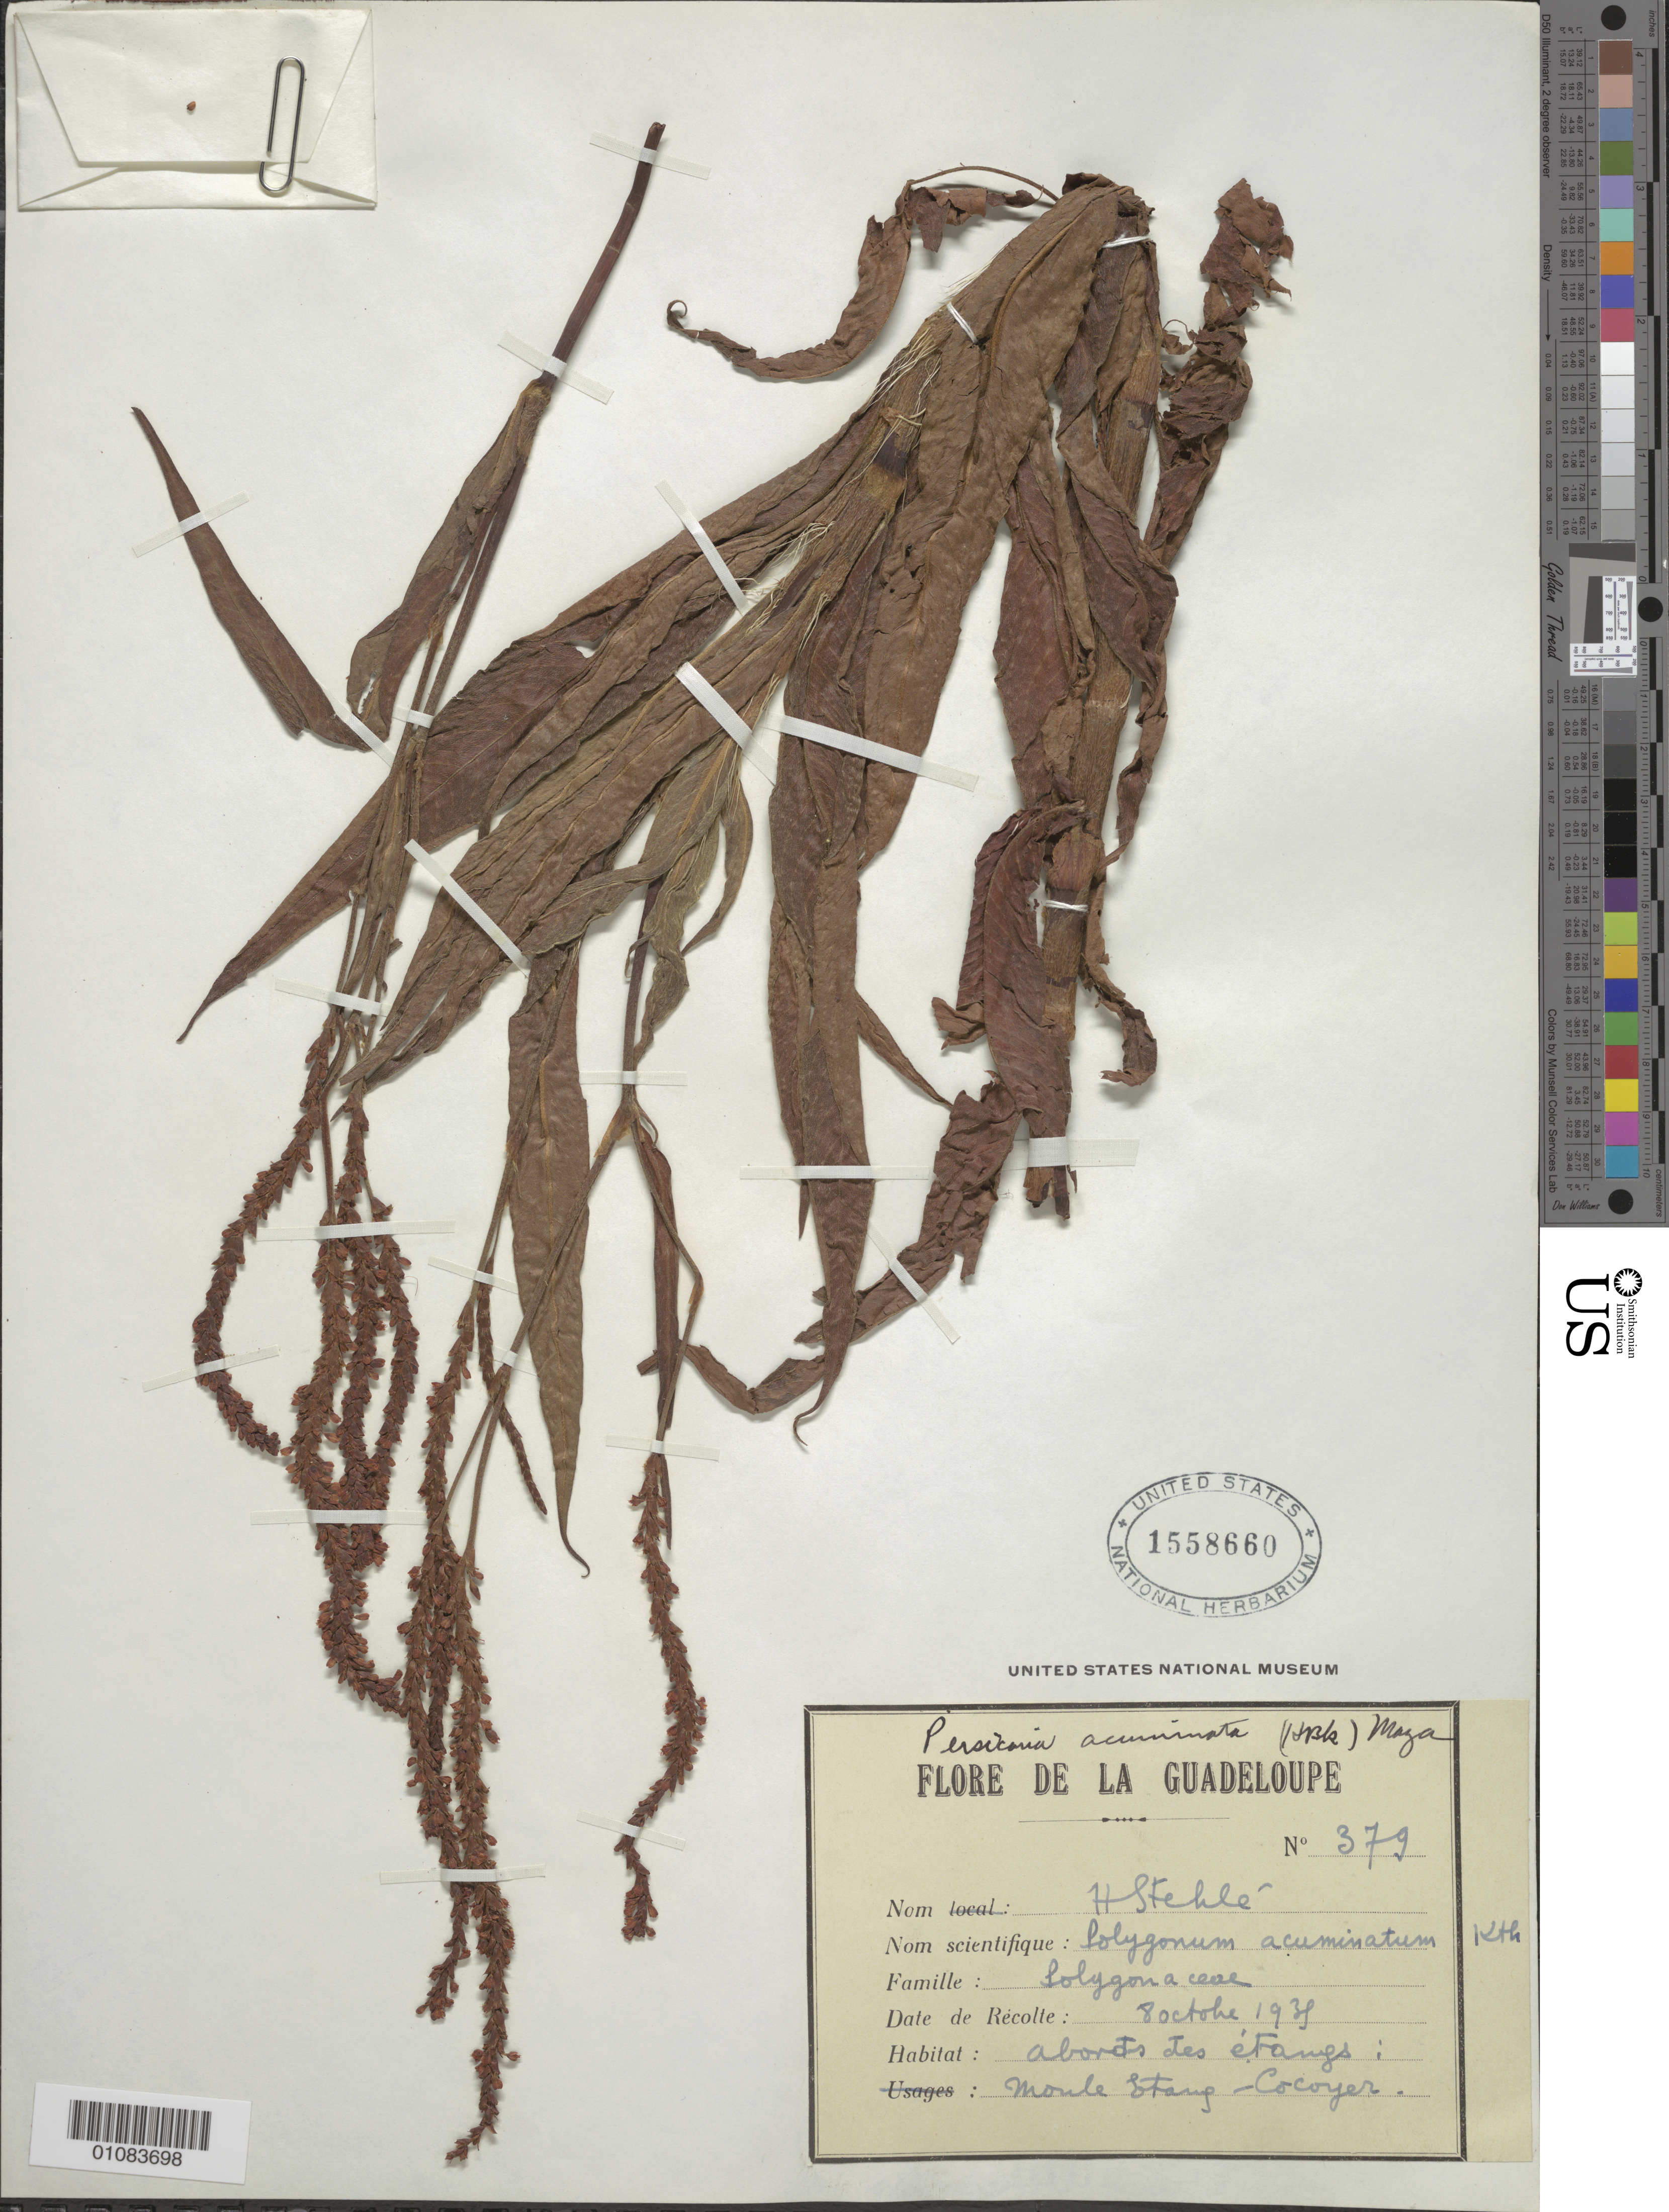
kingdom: Plantae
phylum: Tracheophyta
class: Magnoliopsida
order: Caryophyllales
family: Polygonaceae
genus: Polygonum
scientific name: Polygonum acuminatum var. acuminatum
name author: Kunth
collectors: H. Stehlé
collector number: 379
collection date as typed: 08 Oct 1935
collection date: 1935-10-08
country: Guadeloupe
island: Grande Terre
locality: abords des Etanges: Monte Stamp-Cocoyer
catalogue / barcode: US 1558660